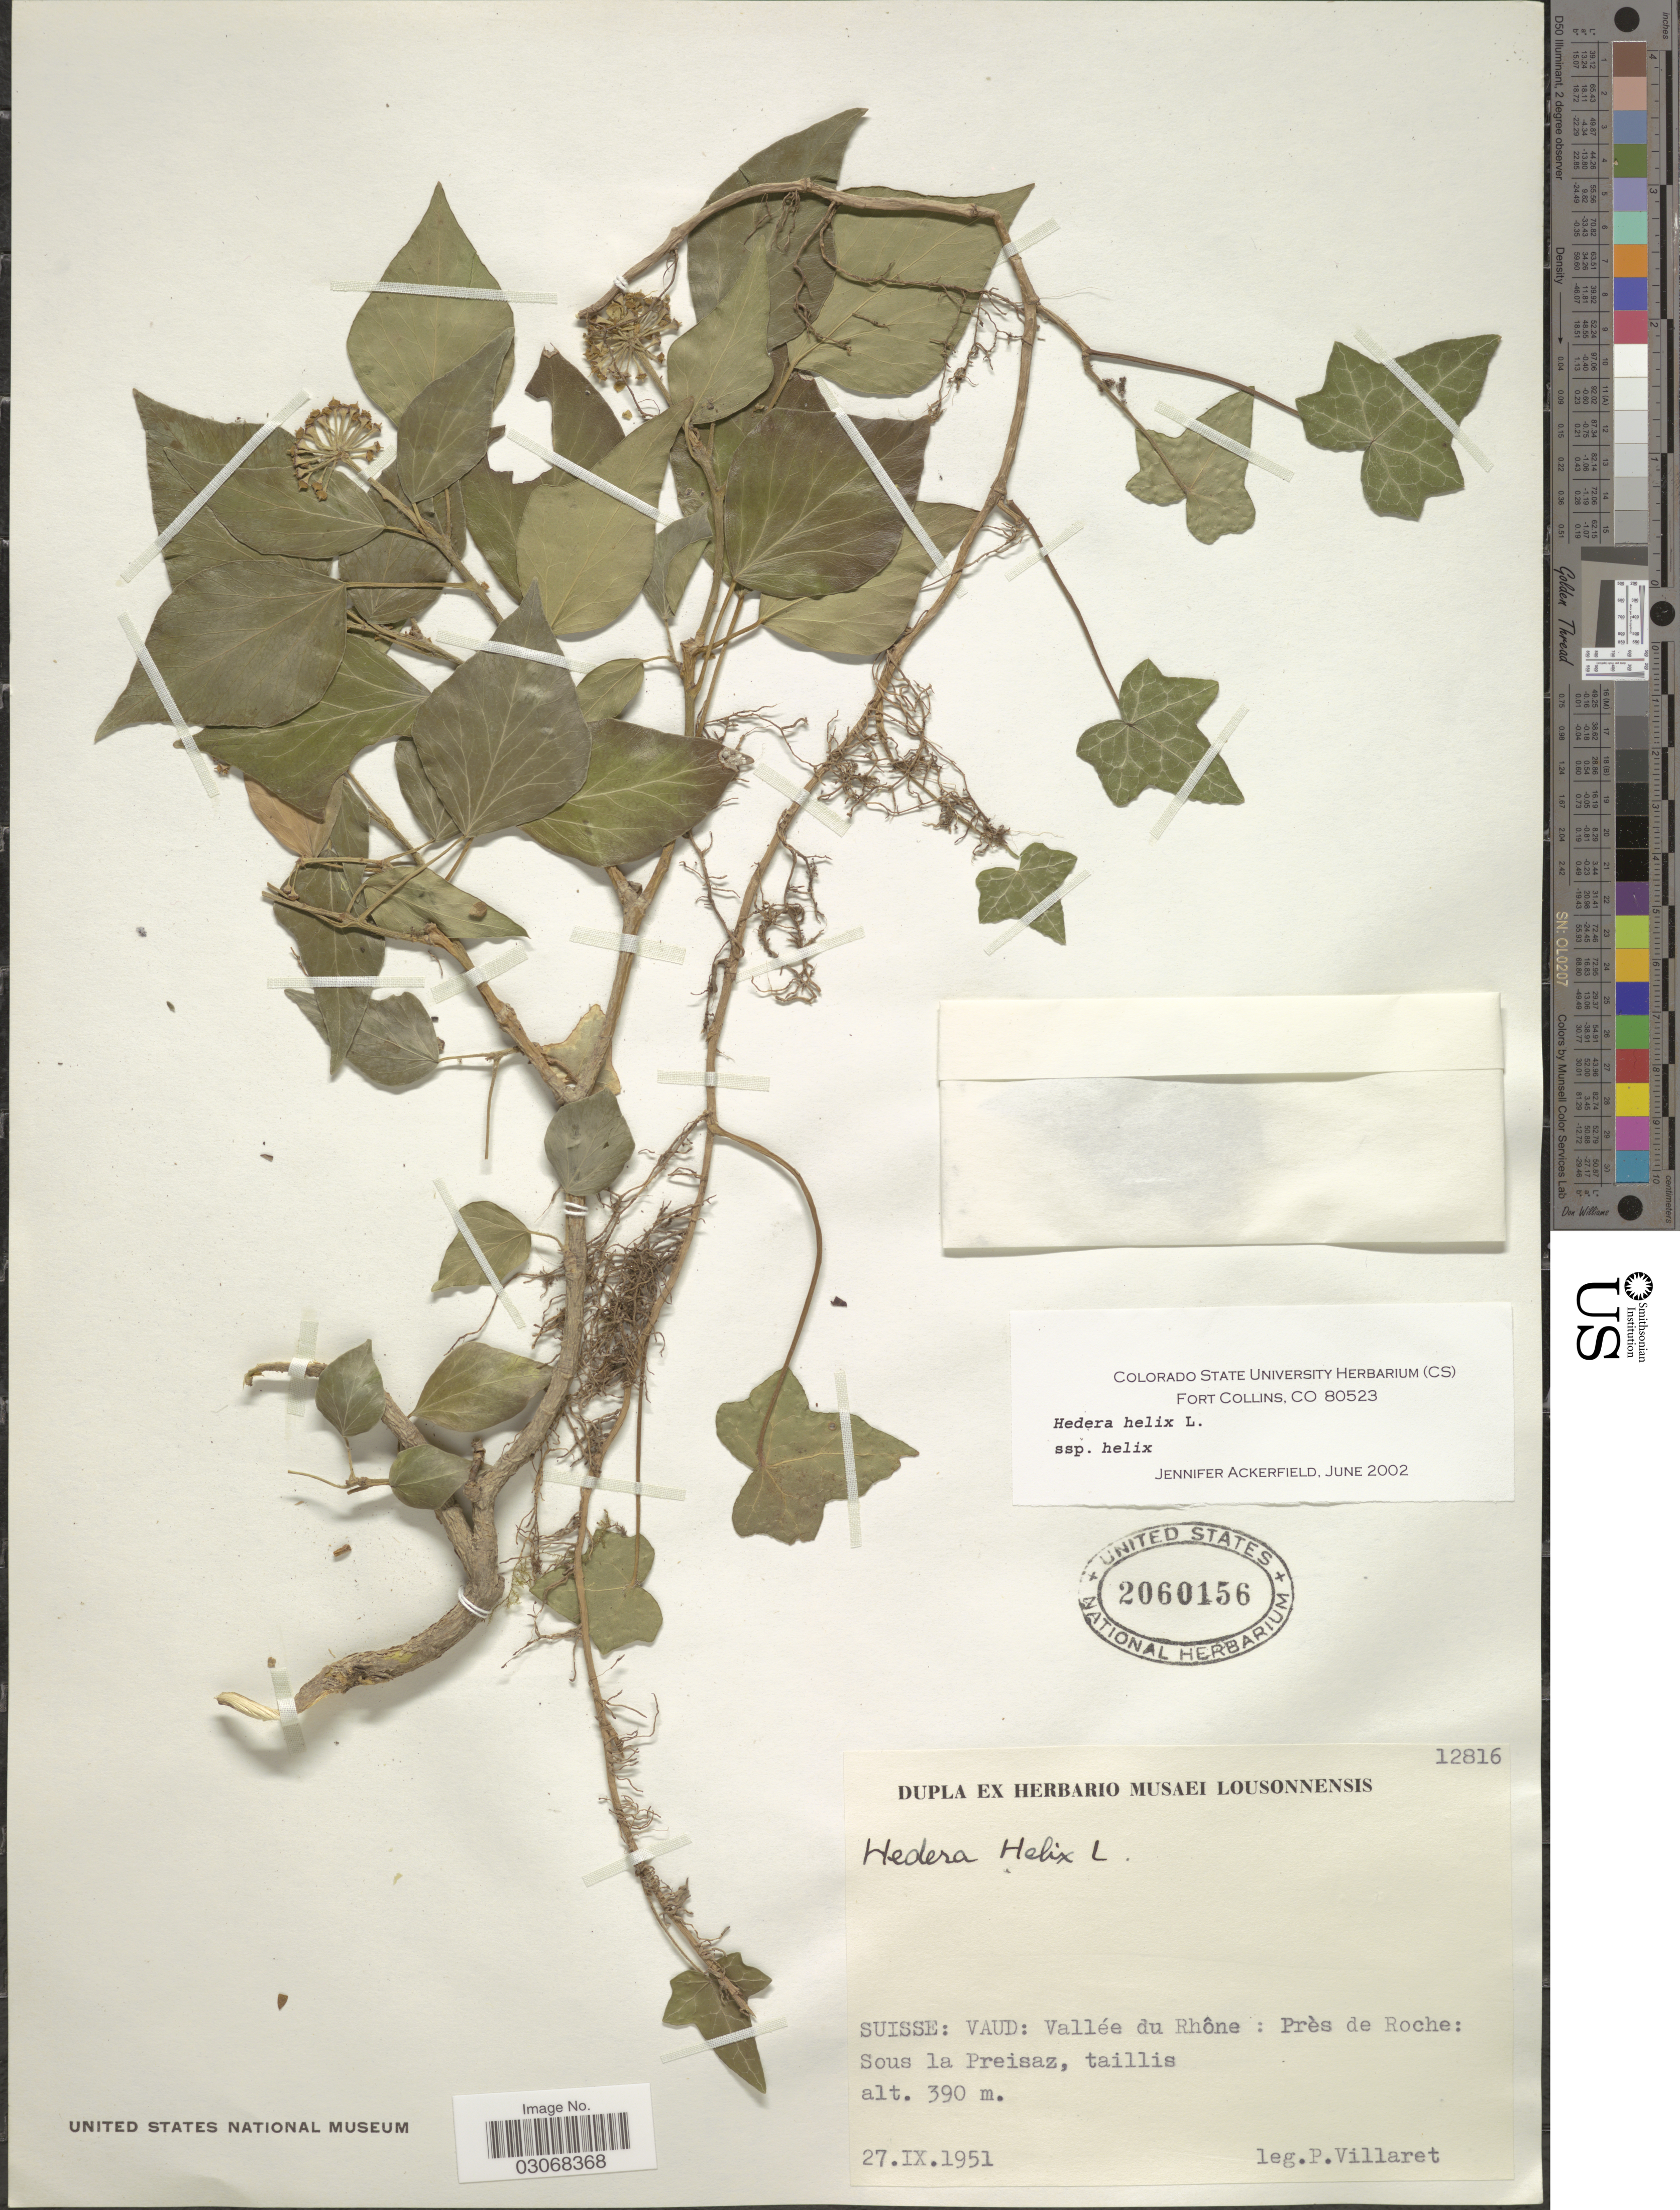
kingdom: Plantae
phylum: Tracheophyta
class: Magnoliopsida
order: Apiales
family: Araliaceae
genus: Hedera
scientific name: Hedera helix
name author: L.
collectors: P. Villaret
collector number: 12816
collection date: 1951-09-27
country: Switzerland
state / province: Vaud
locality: Suisse: Vaud: Vallée du Rhône: Près de Roche: Sous la Praisaz.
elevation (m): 390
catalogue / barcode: US 2060156